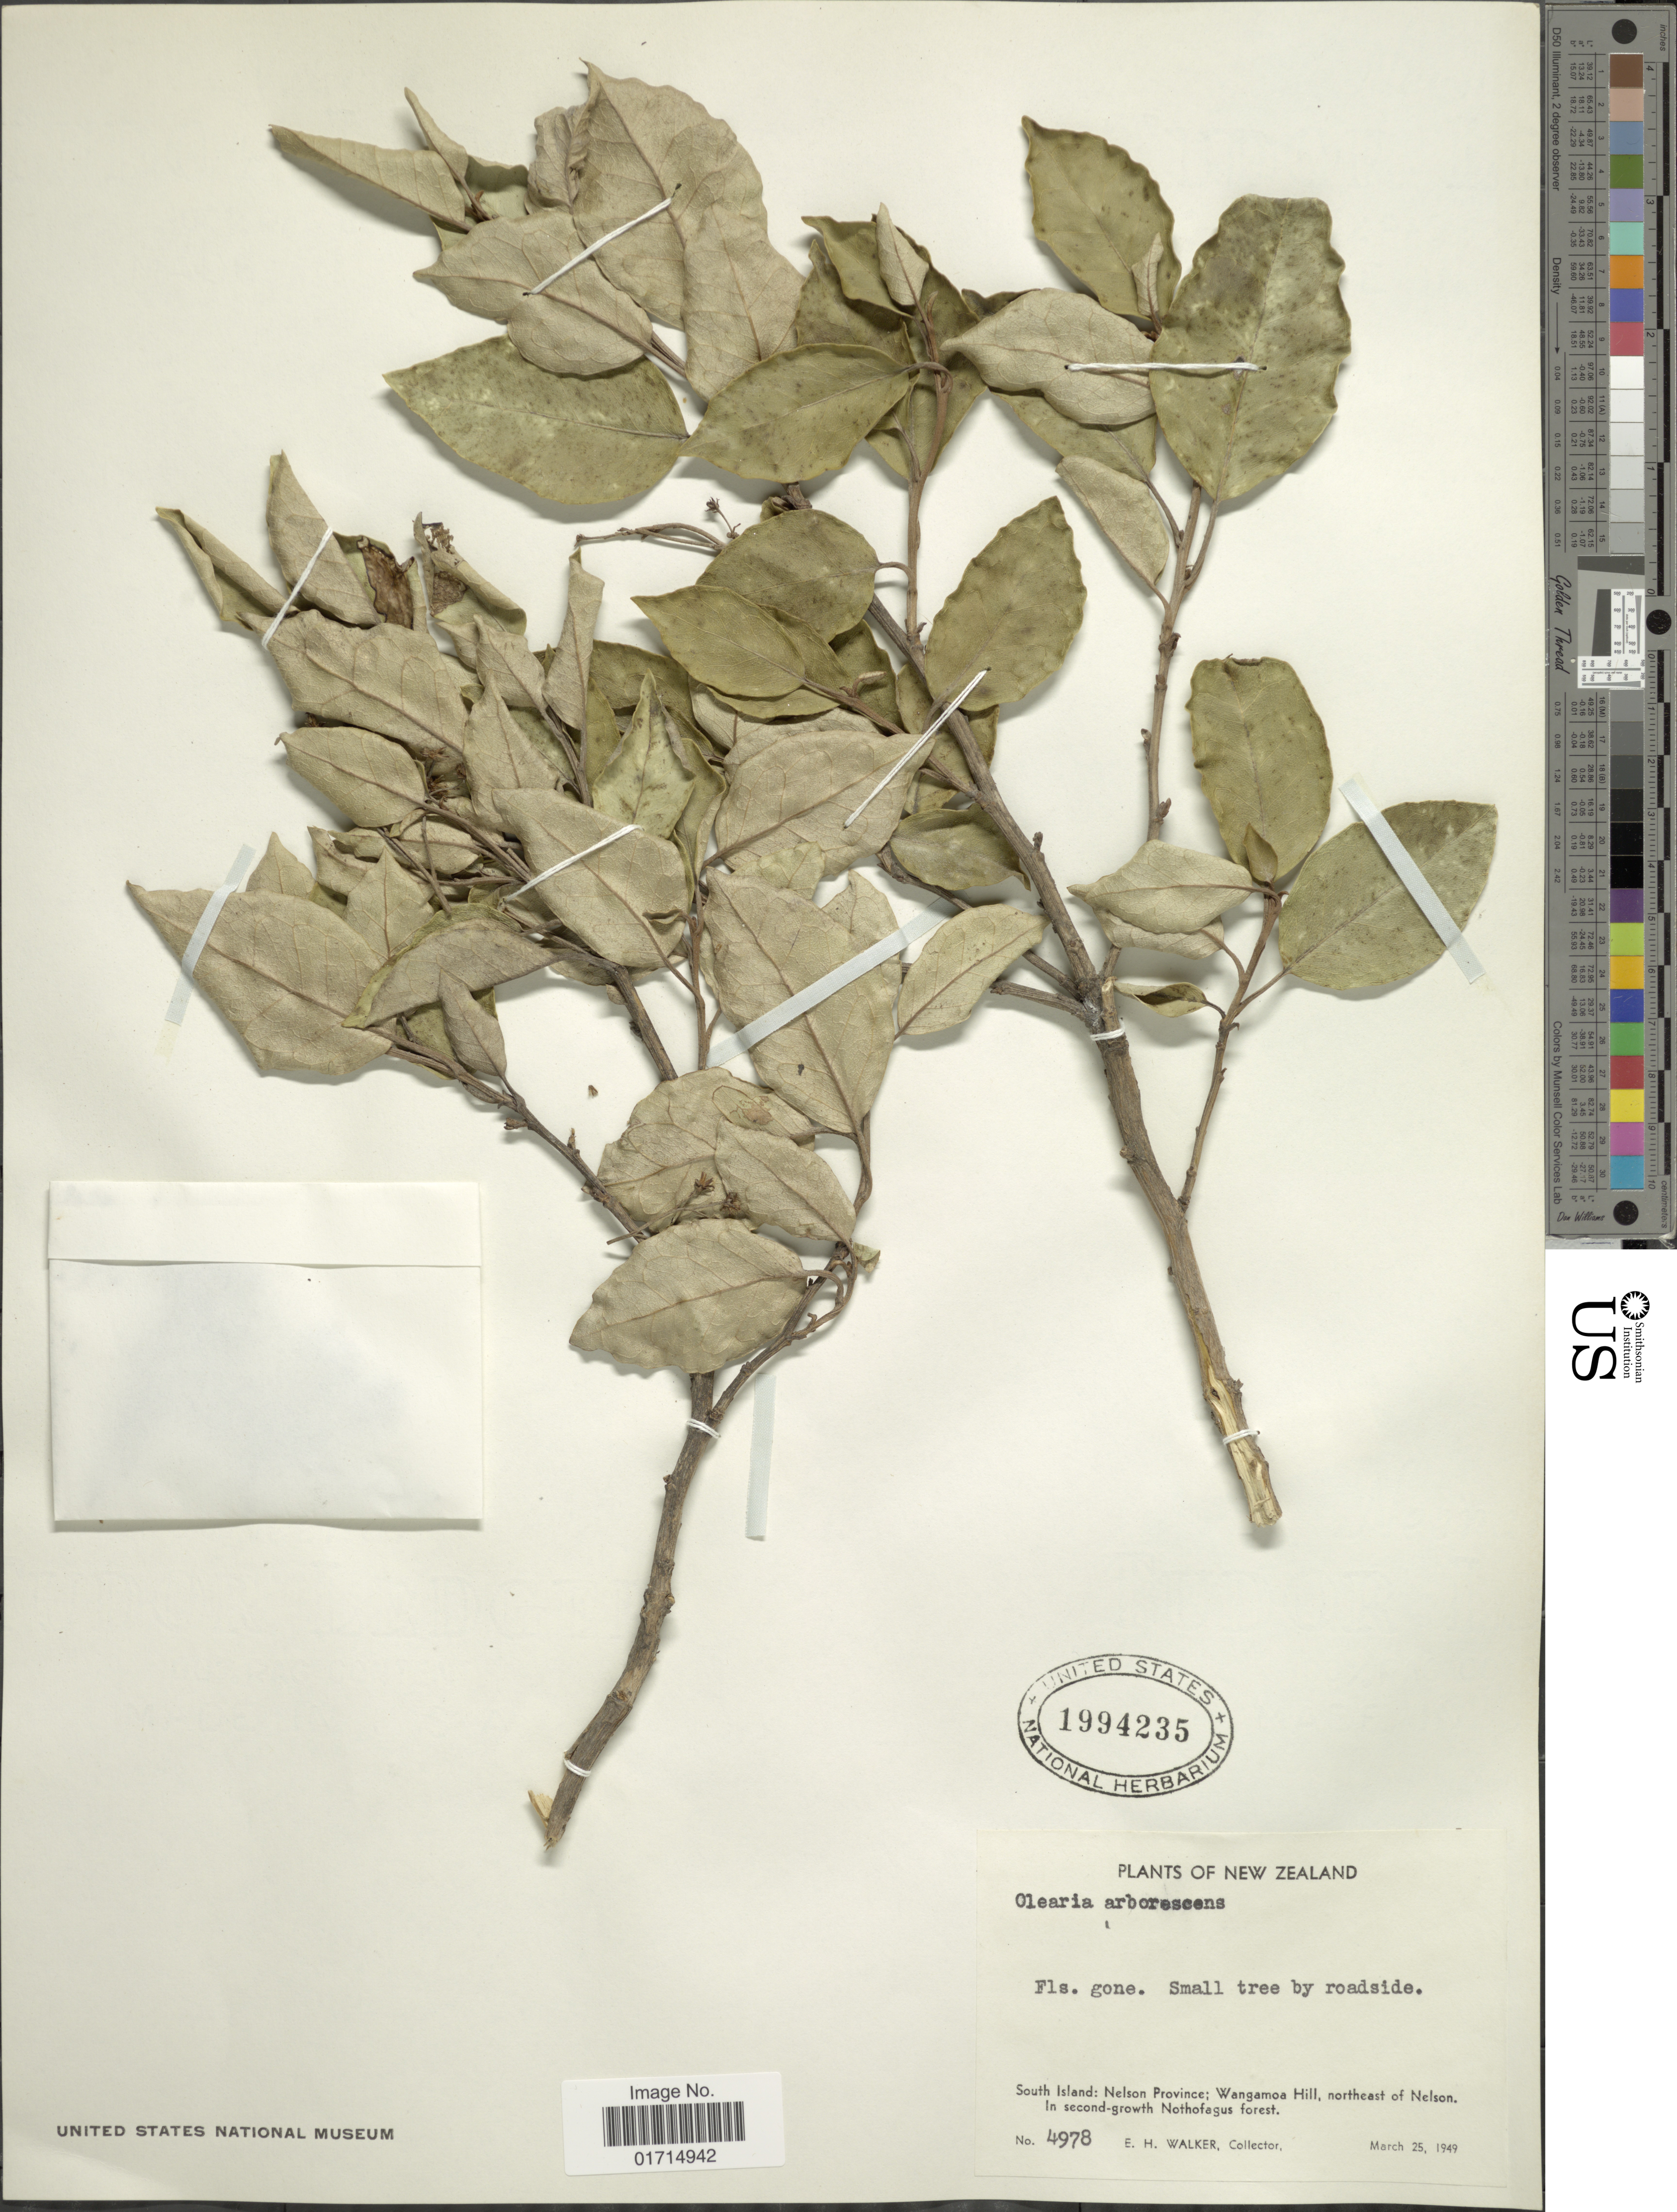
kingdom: Plantae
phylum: Tracheophyta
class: Magnoliopsida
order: Asterales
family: Asteraceae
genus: Olearia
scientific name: Olearia arborescens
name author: (G. Forst.) Cockayne & Laing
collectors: E. H. Walker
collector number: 4978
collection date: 1949-03-25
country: New Zealand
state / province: Nelson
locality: New Zealand. South Island: Nelson Province; Wangamoa Hill, northeast of Nelson.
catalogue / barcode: US 1994235